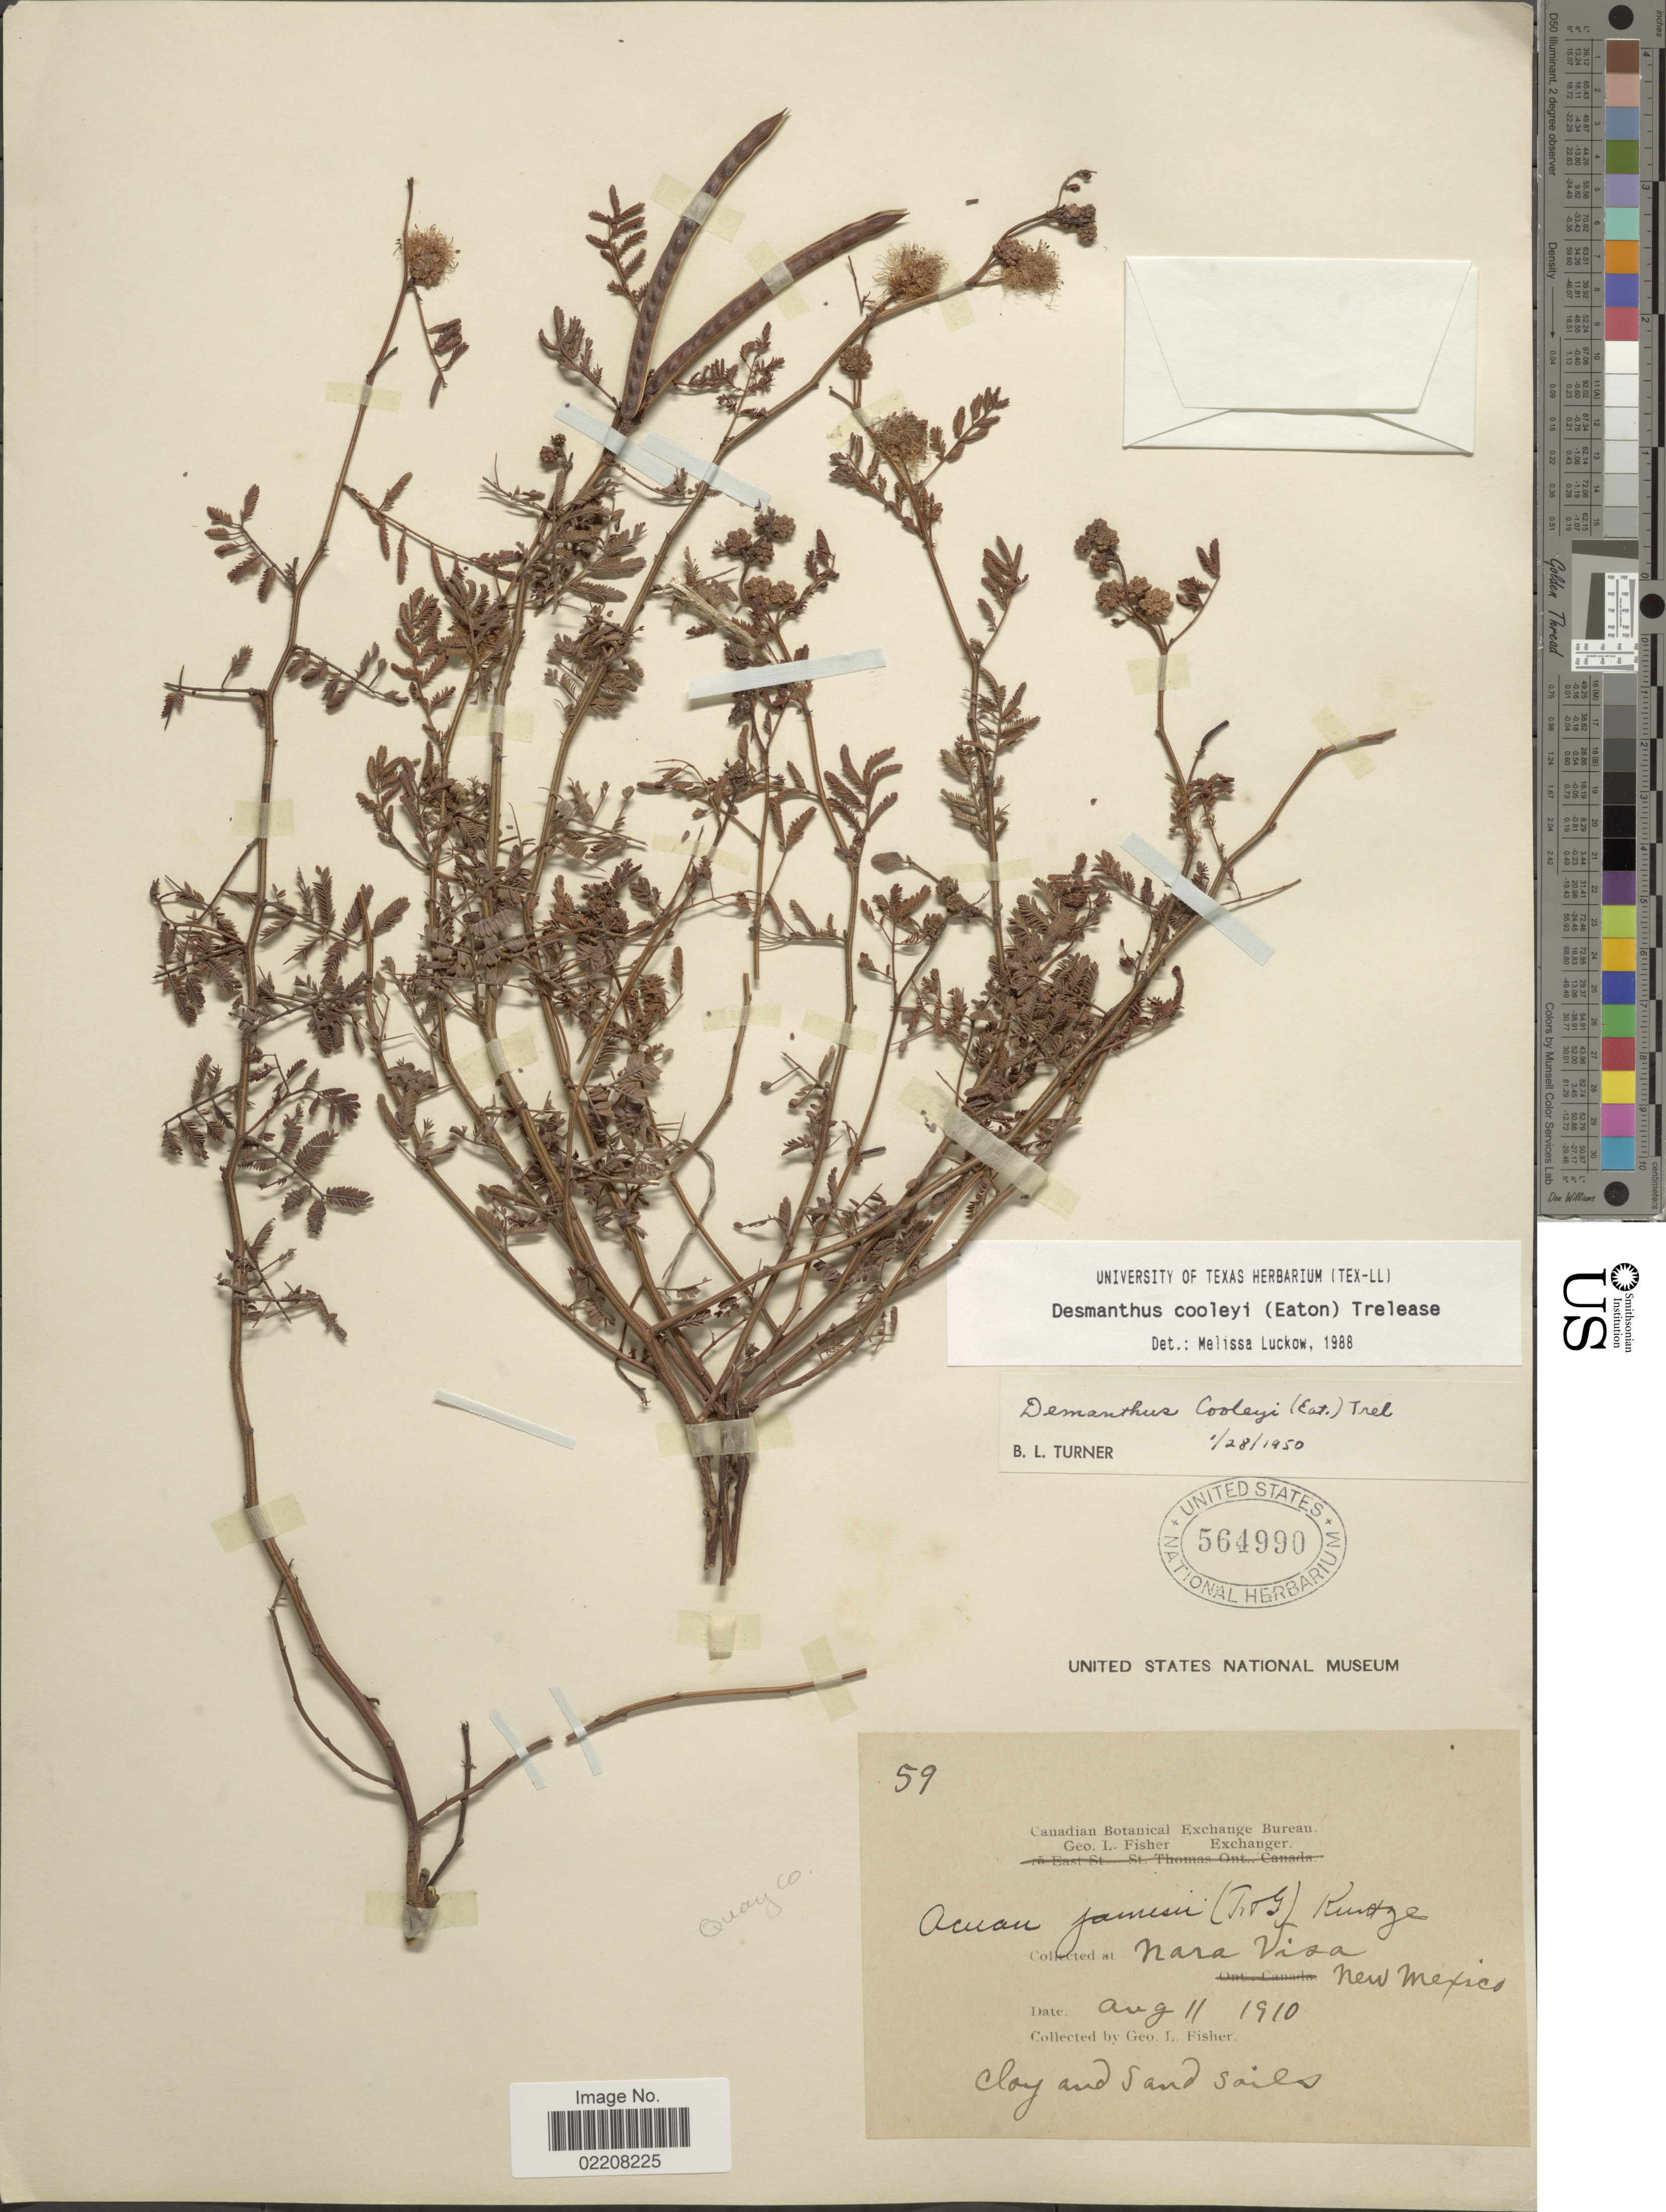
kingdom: Plantae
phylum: Tracheophyta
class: Magnoliopsida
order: Fabales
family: Fabaceae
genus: Desmanthus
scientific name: Desmanthus cooleyi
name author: (Eaton) Trel.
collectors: G. L. Fisher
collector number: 59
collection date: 1910-08-11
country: United States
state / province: New Mexico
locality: Nara Visa. Quay Co.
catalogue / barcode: US 564990